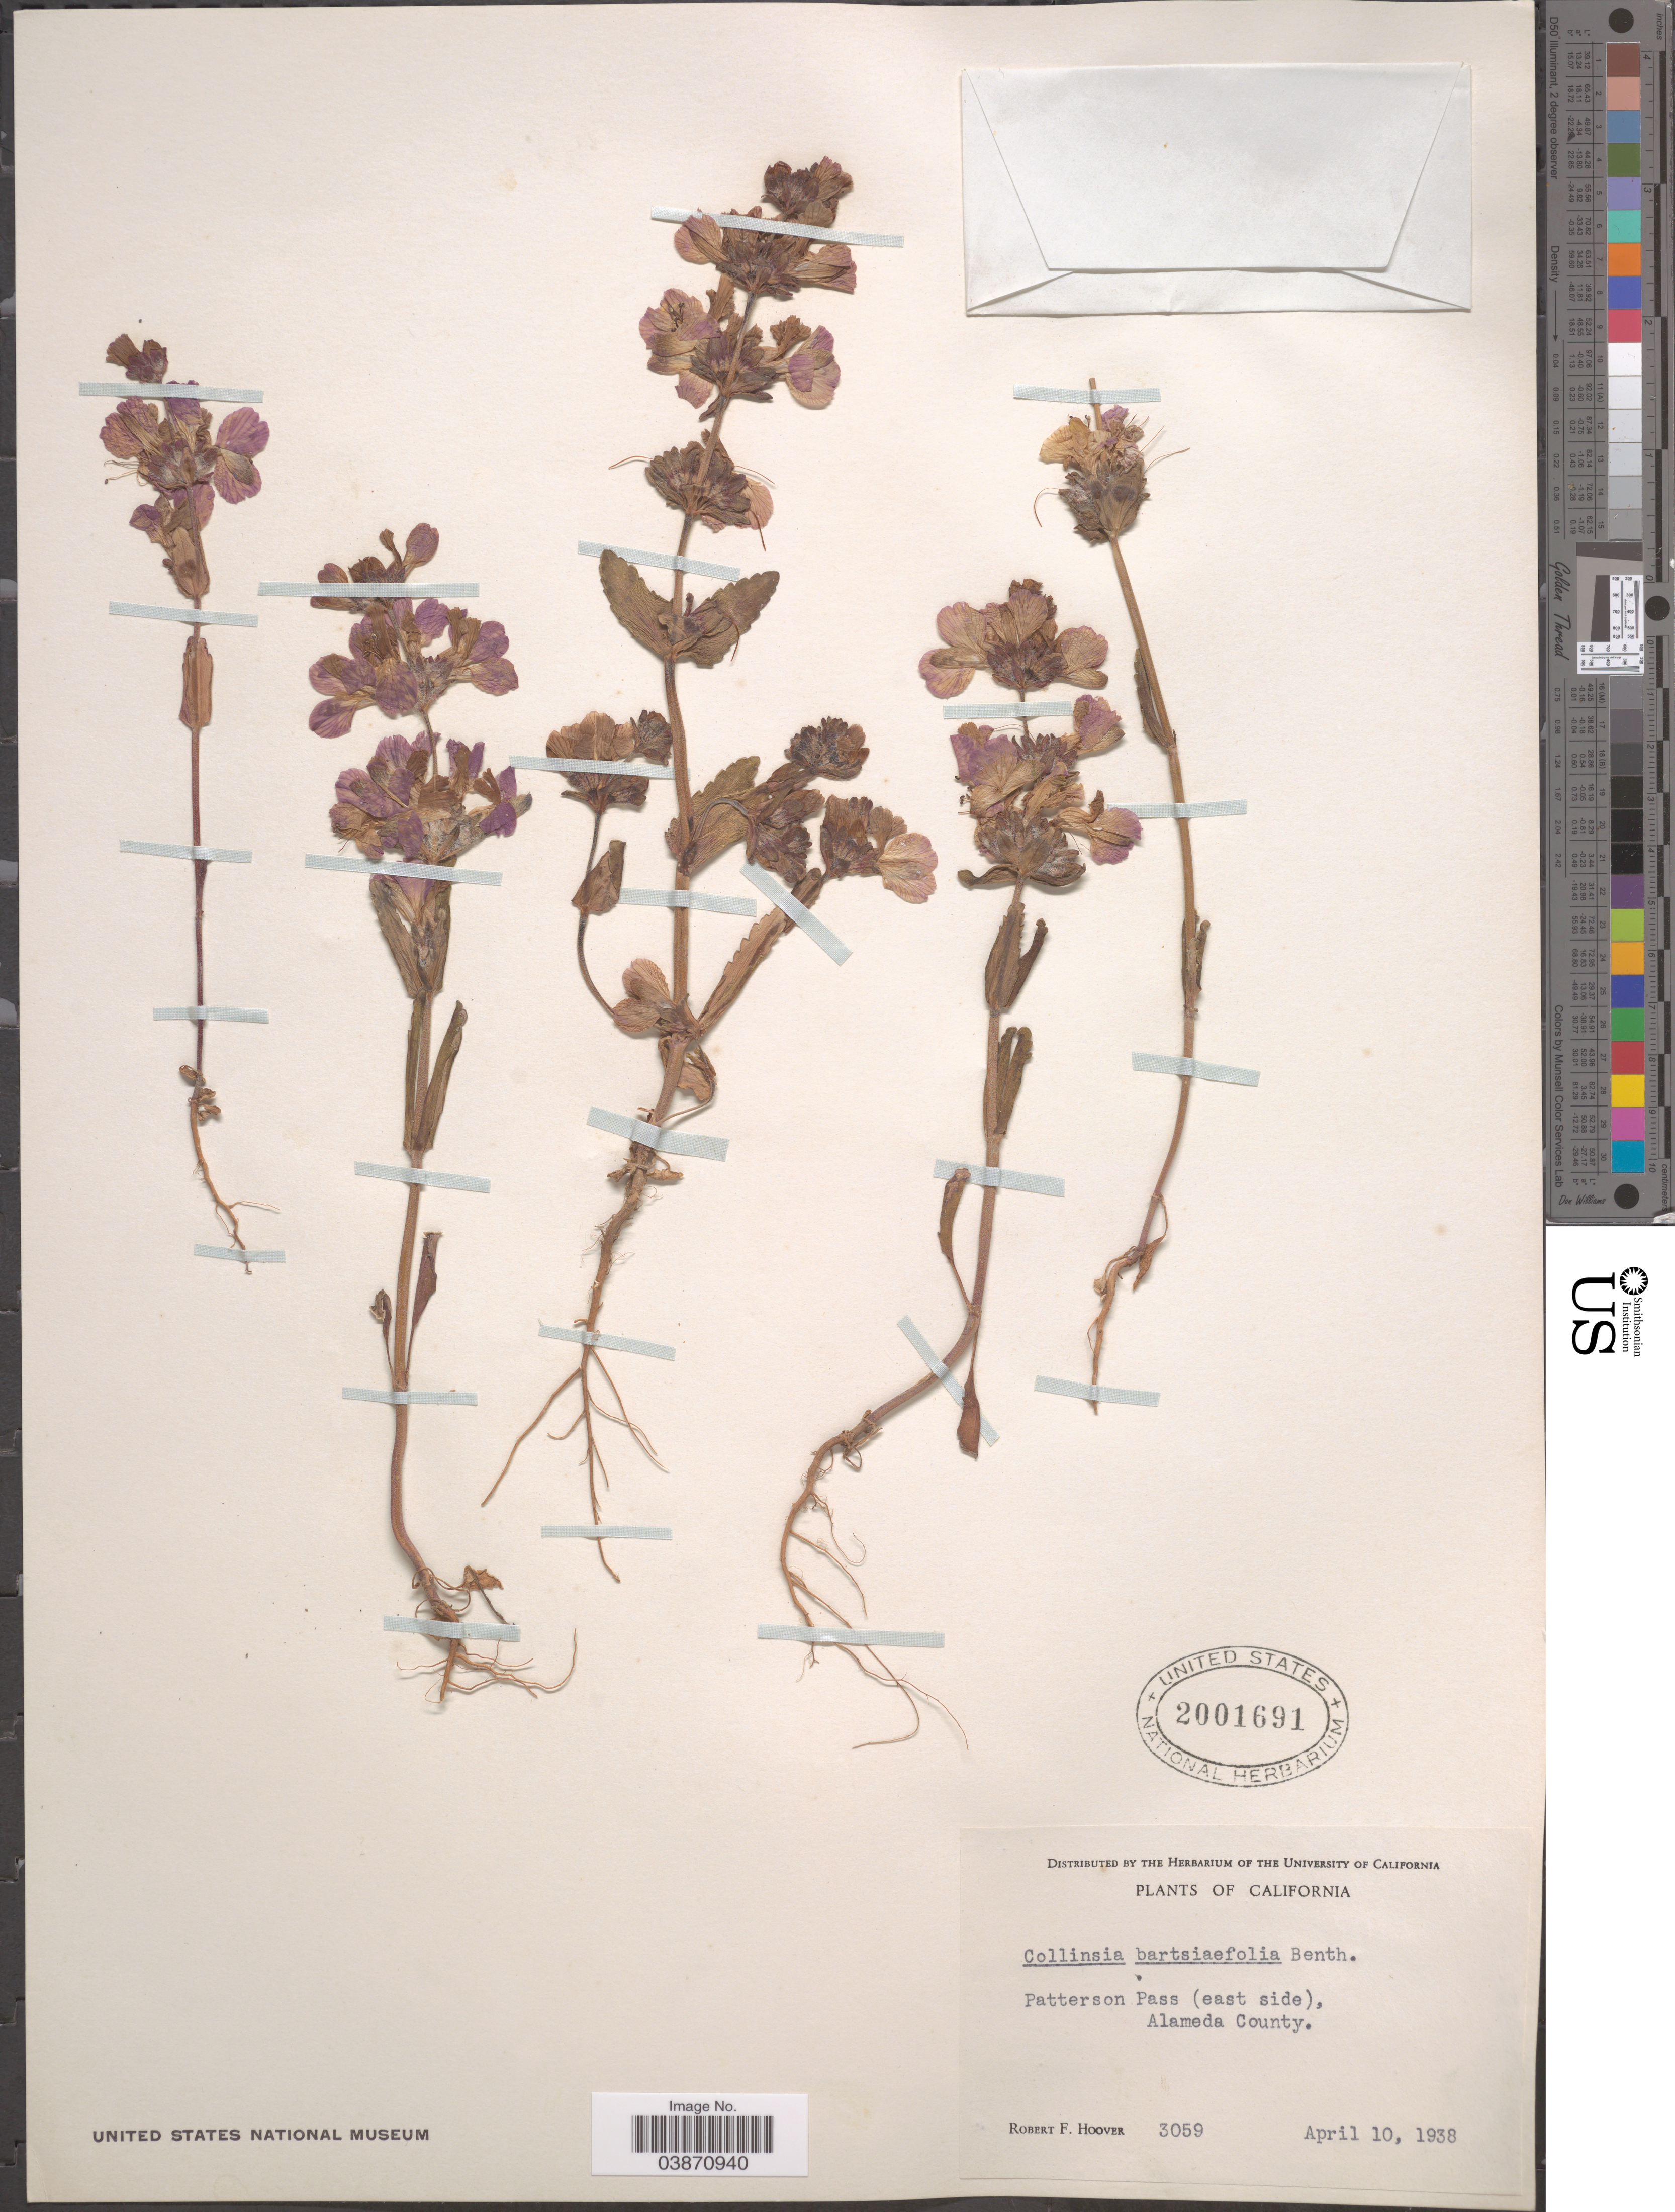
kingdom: Plantae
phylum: Tracheophyta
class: Magnoliopsida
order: Lamiales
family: Plantaginaceae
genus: Collinsia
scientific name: Collinsia bartsiifolia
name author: Benth.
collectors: R. F. Hoover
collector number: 3059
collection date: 1938-04-10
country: United States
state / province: California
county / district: Alameda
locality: Patterson Pass (east side), Alameda County.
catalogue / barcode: US 2001691